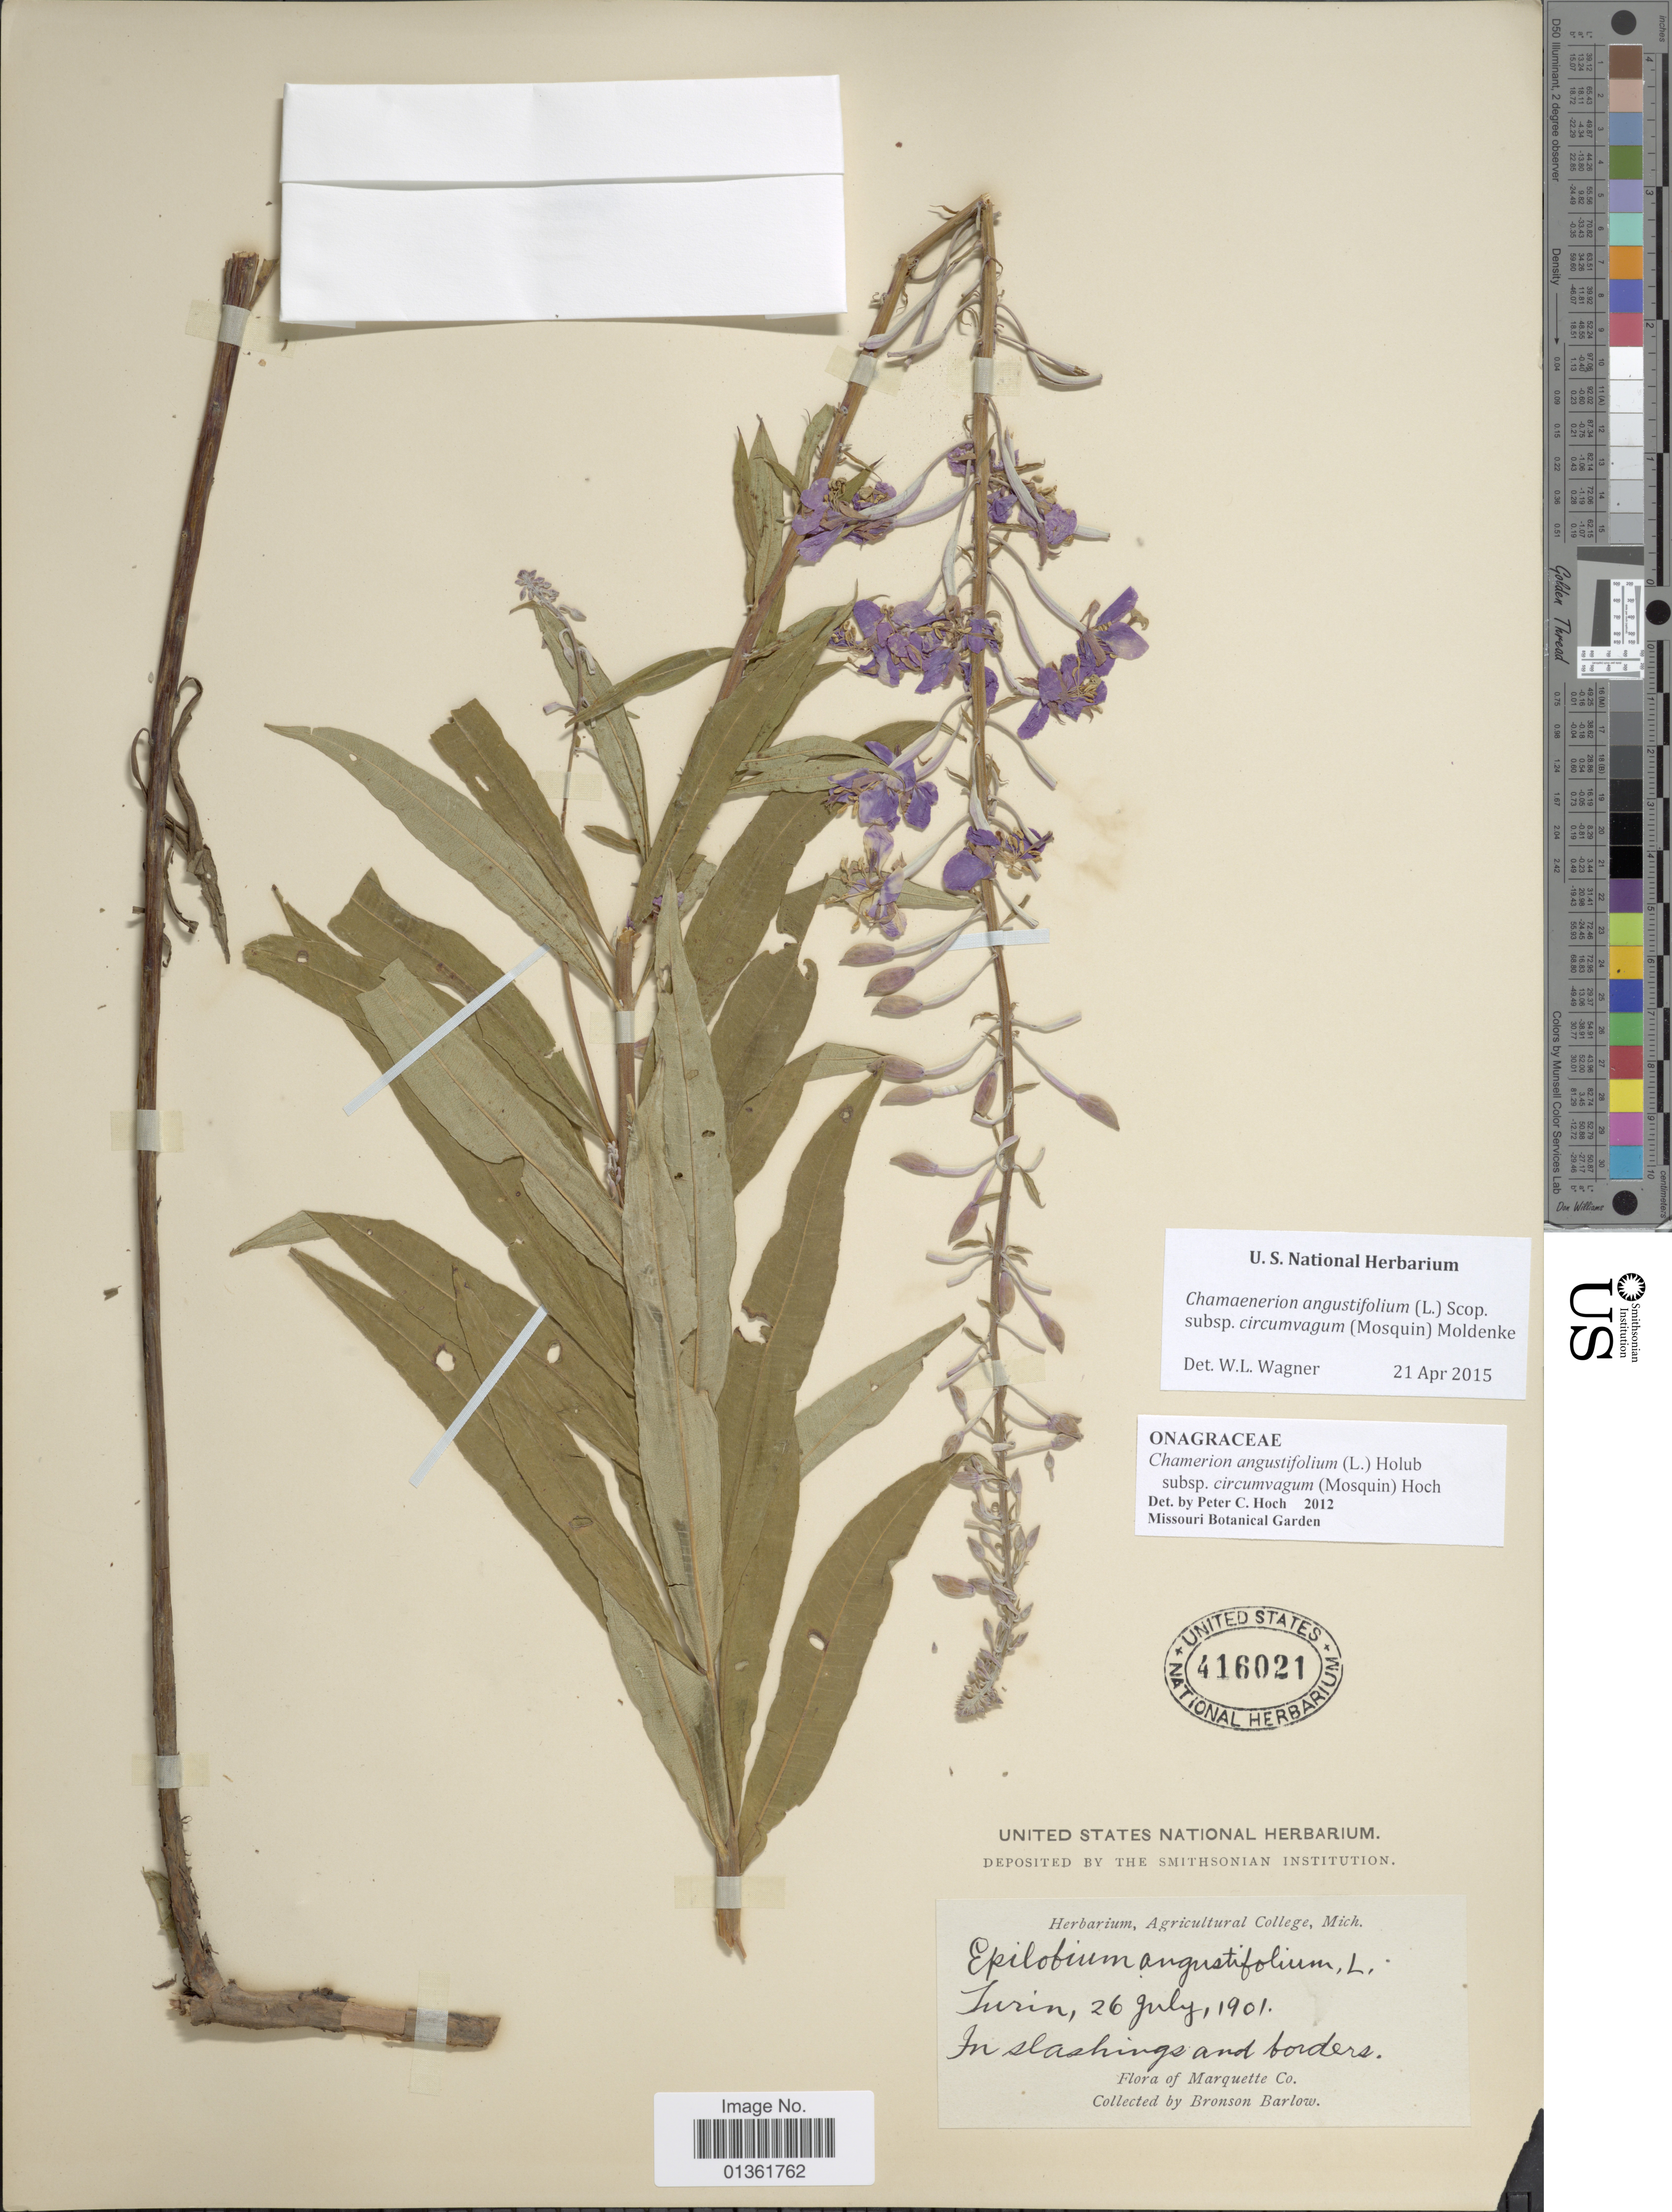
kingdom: Plantae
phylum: Tracheophyta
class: Magnoliopsida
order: Myrtales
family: Onagraceae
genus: Chamaenerion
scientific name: Chamaenerion angustifolium subsp. circumvagum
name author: (Mosquin) Moldenke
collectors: Barlow, B.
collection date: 1901-07-26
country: Thailand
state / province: Surin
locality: Marquette Co.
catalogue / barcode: US 416021